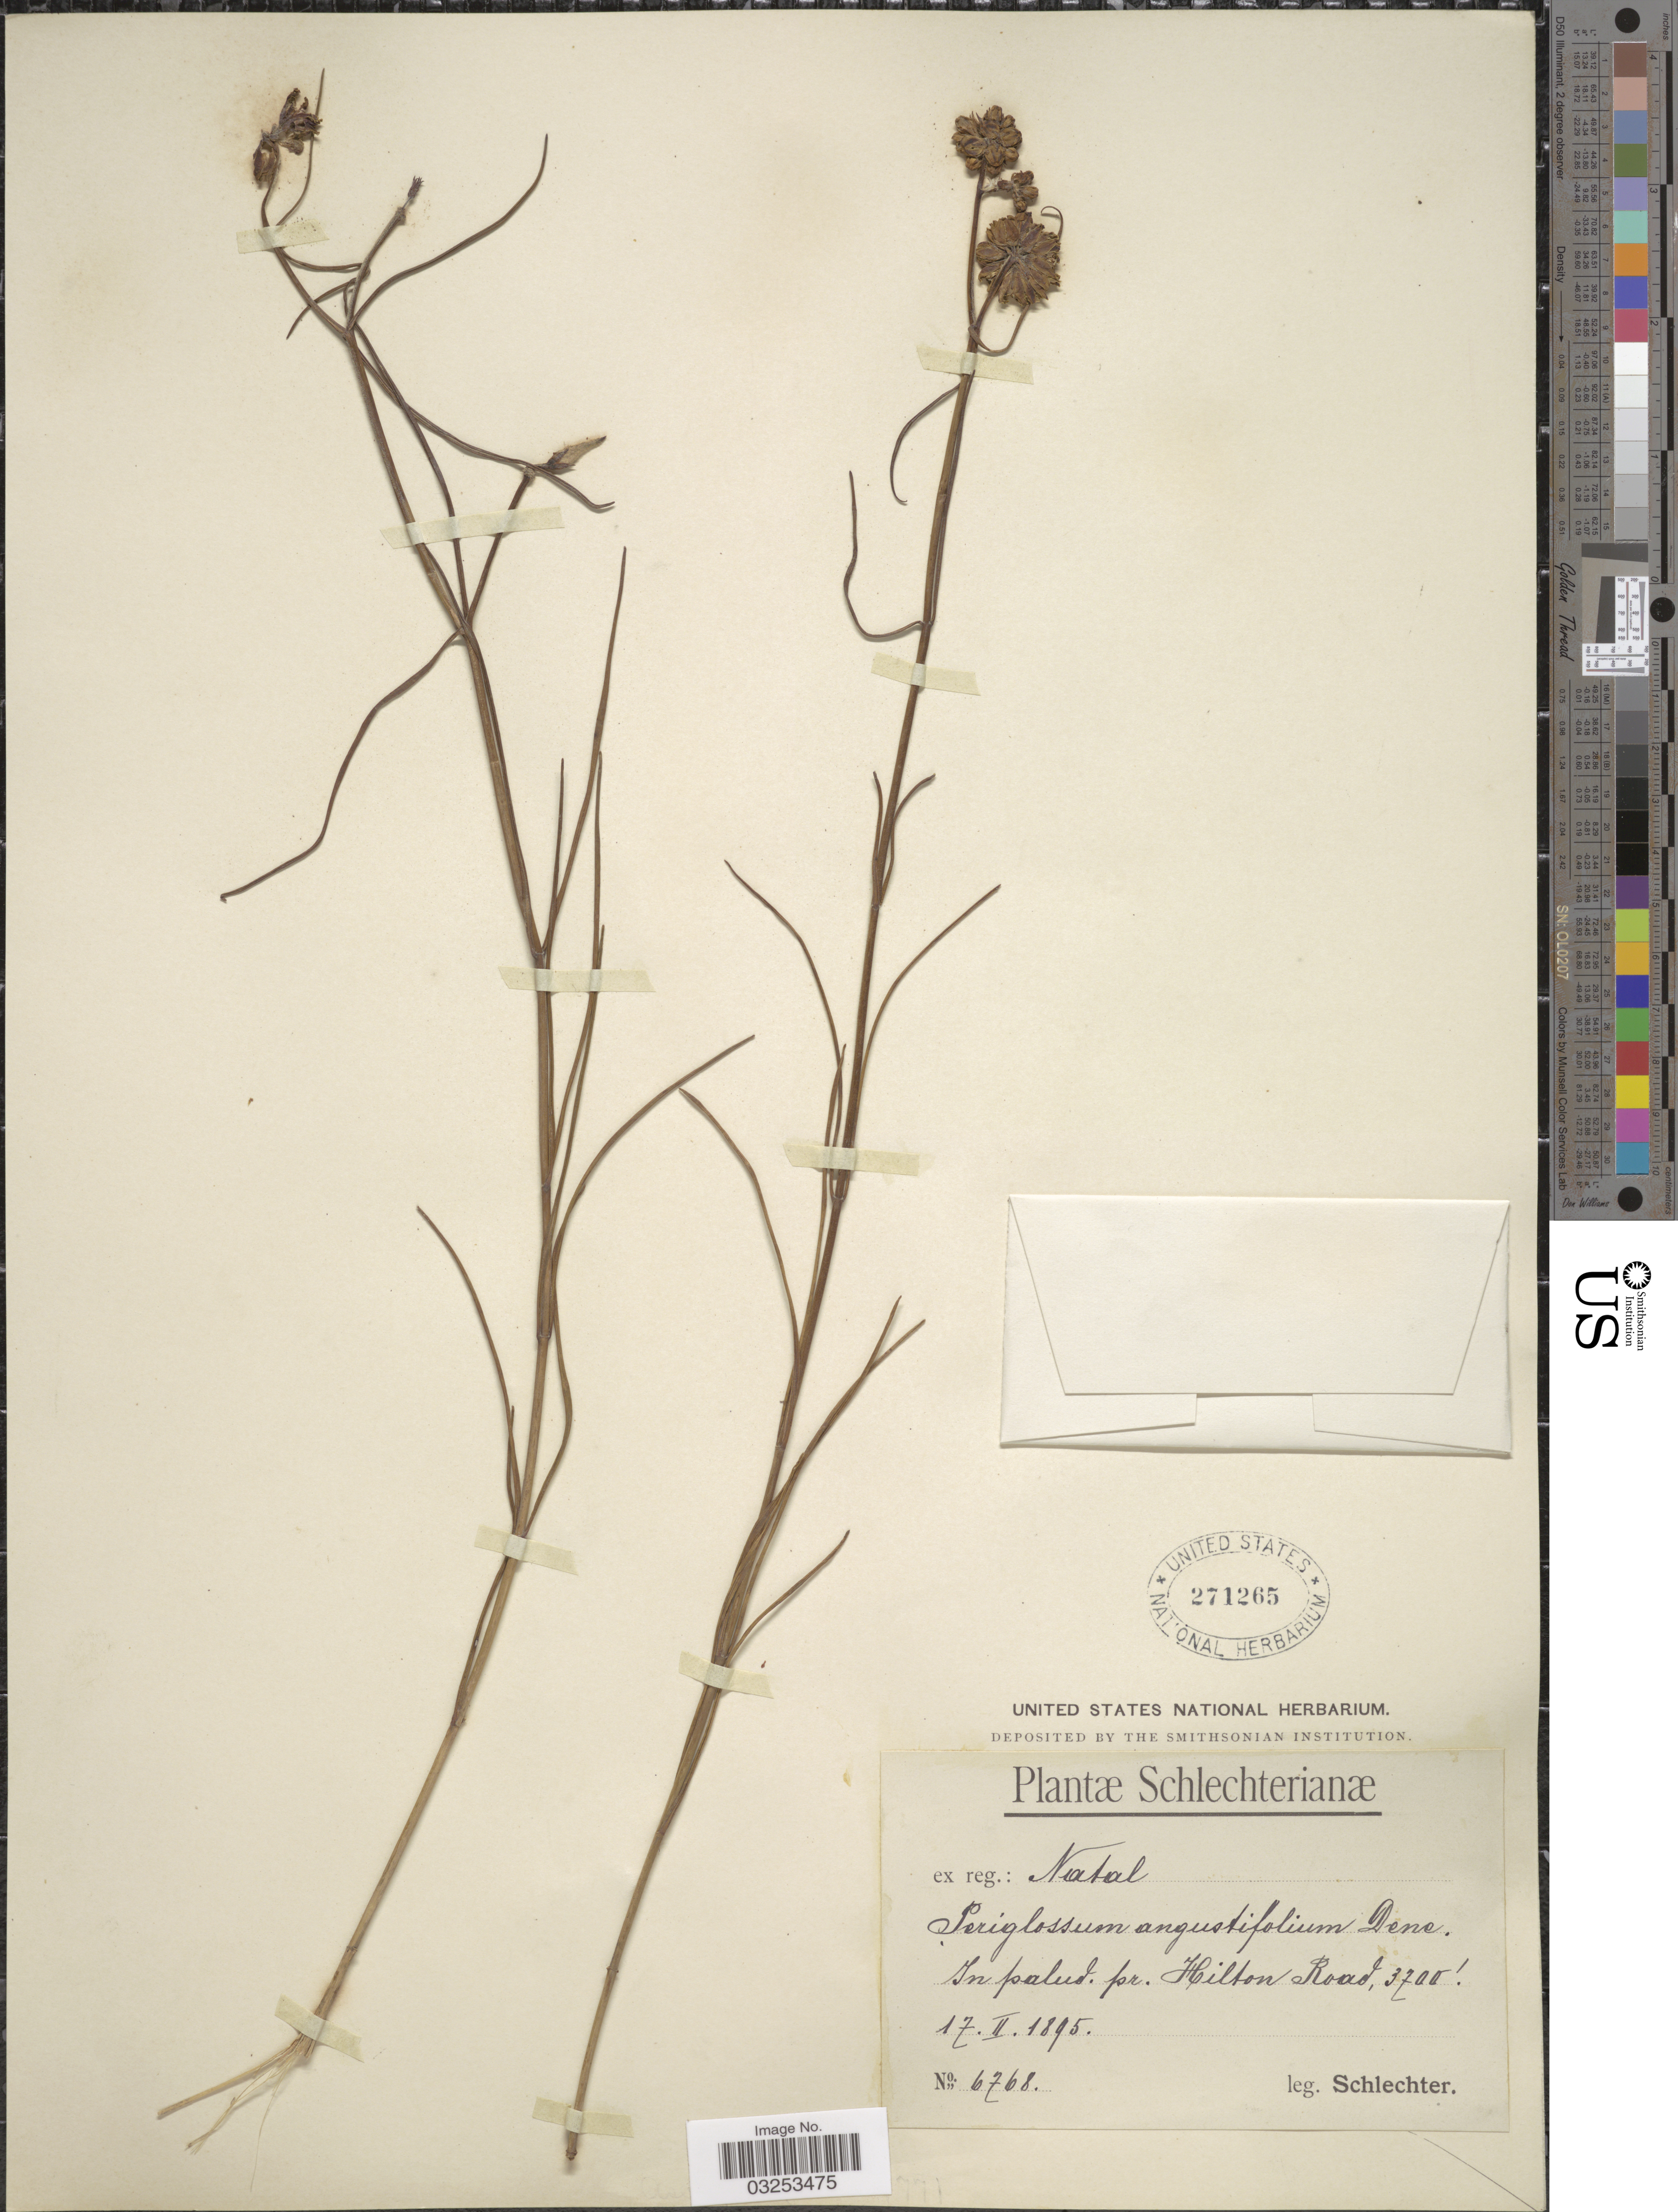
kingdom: Plantae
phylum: Tracheophyta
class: Magnoliopsida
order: Gentianales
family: Apocynaceae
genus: Periglossum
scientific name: Periglossum angustifolium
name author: Decne.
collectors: Schlechter, --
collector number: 6768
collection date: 1895-02-17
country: South Africa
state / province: KwaZulu-Natal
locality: Natal. In palud. pr. Hilton Road.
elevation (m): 1128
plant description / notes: Annotated as Periglossum angustifolium DC. but filed in the herbarium as Cordylogyne angustifolium; no such name found published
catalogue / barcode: US 271265